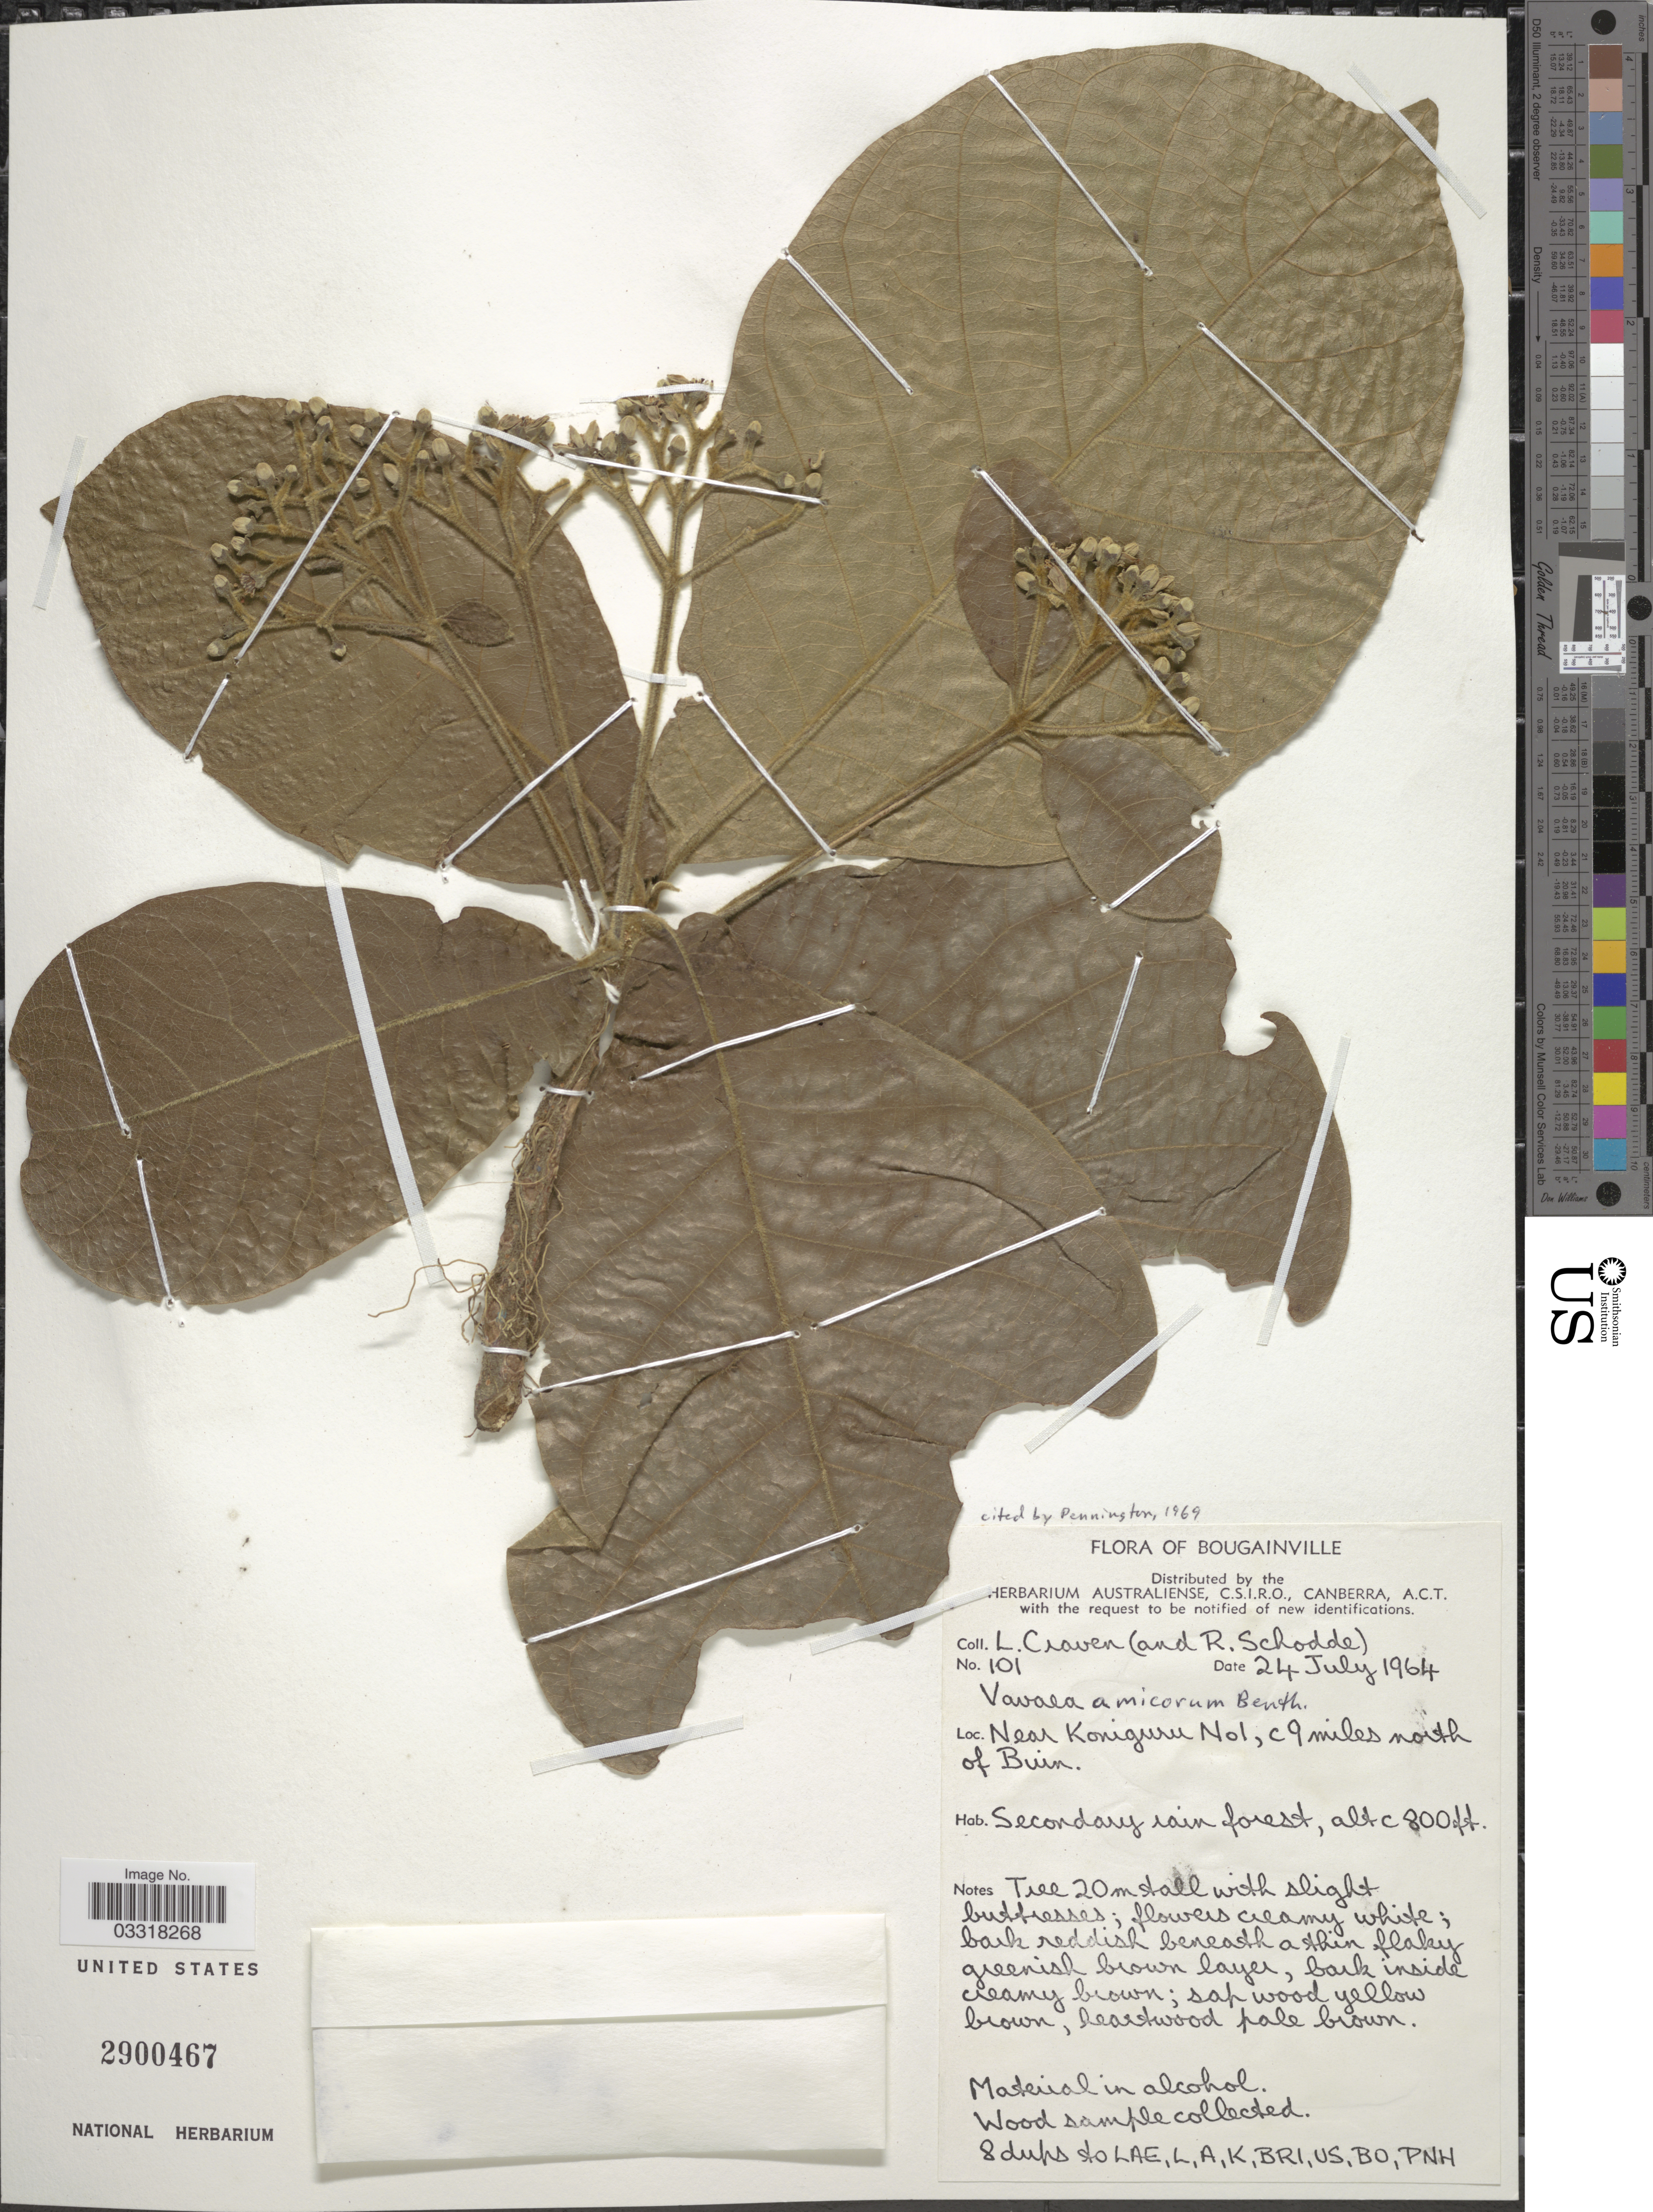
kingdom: Plantae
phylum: Tracheophyta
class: Magnoliopsida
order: Sapindales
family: Meliaceae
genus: Vavaea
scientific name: Vavaea amicorum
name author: Benth.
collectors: L. A. Craven & R. Schodde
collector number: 101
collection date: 1964-07-24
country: Papua New Guinea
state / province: Bougainville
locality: Near Koniguru No 1, c 9 miles north of Buin.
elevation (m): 244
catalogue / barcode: US 2900467